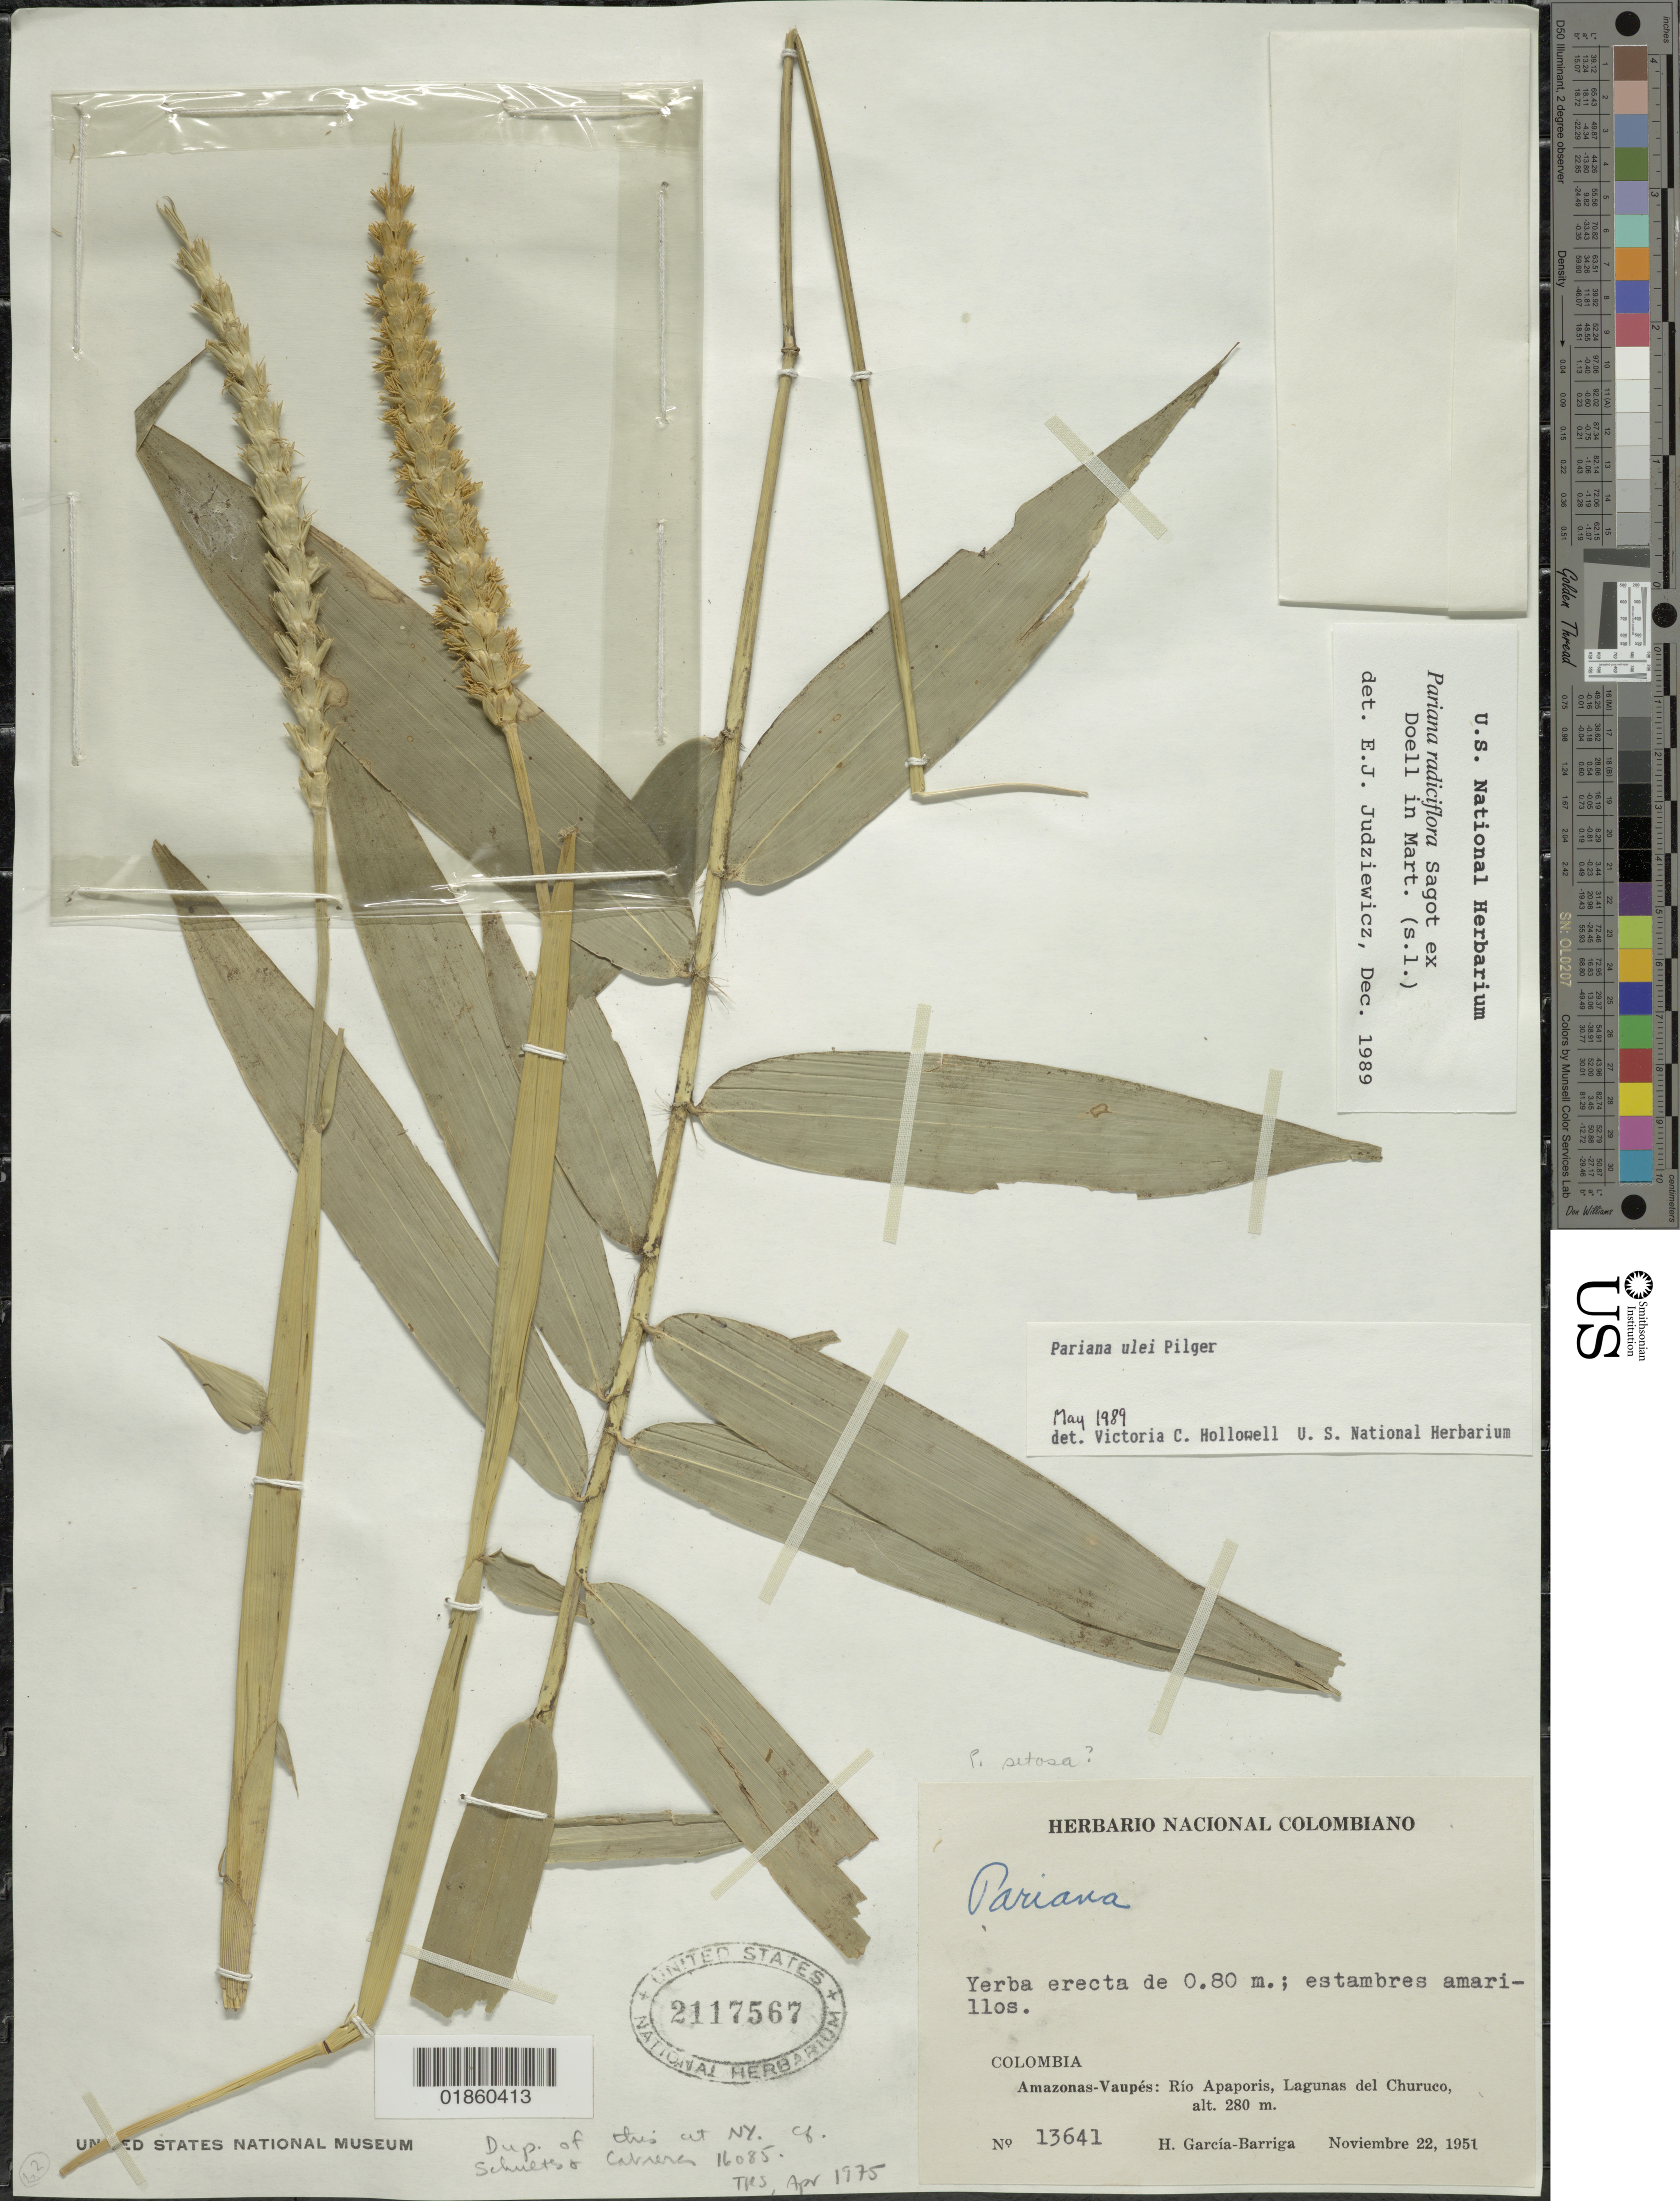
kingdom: Plantae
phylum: Tracheophyta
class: Liliopsida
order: Poales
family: Poaceae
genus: Pariana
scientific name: Pariana radiciflora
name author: Sagot ex Döll in Mart.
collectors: H. García Barriga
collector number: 13641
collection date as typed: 22 Nov 1951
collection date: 1951-11-22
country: Colombia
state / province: Amazônas / Vaupés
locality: Rio Apaporis, Lagunas del Churuco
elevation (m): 280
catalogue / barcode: US 2117567